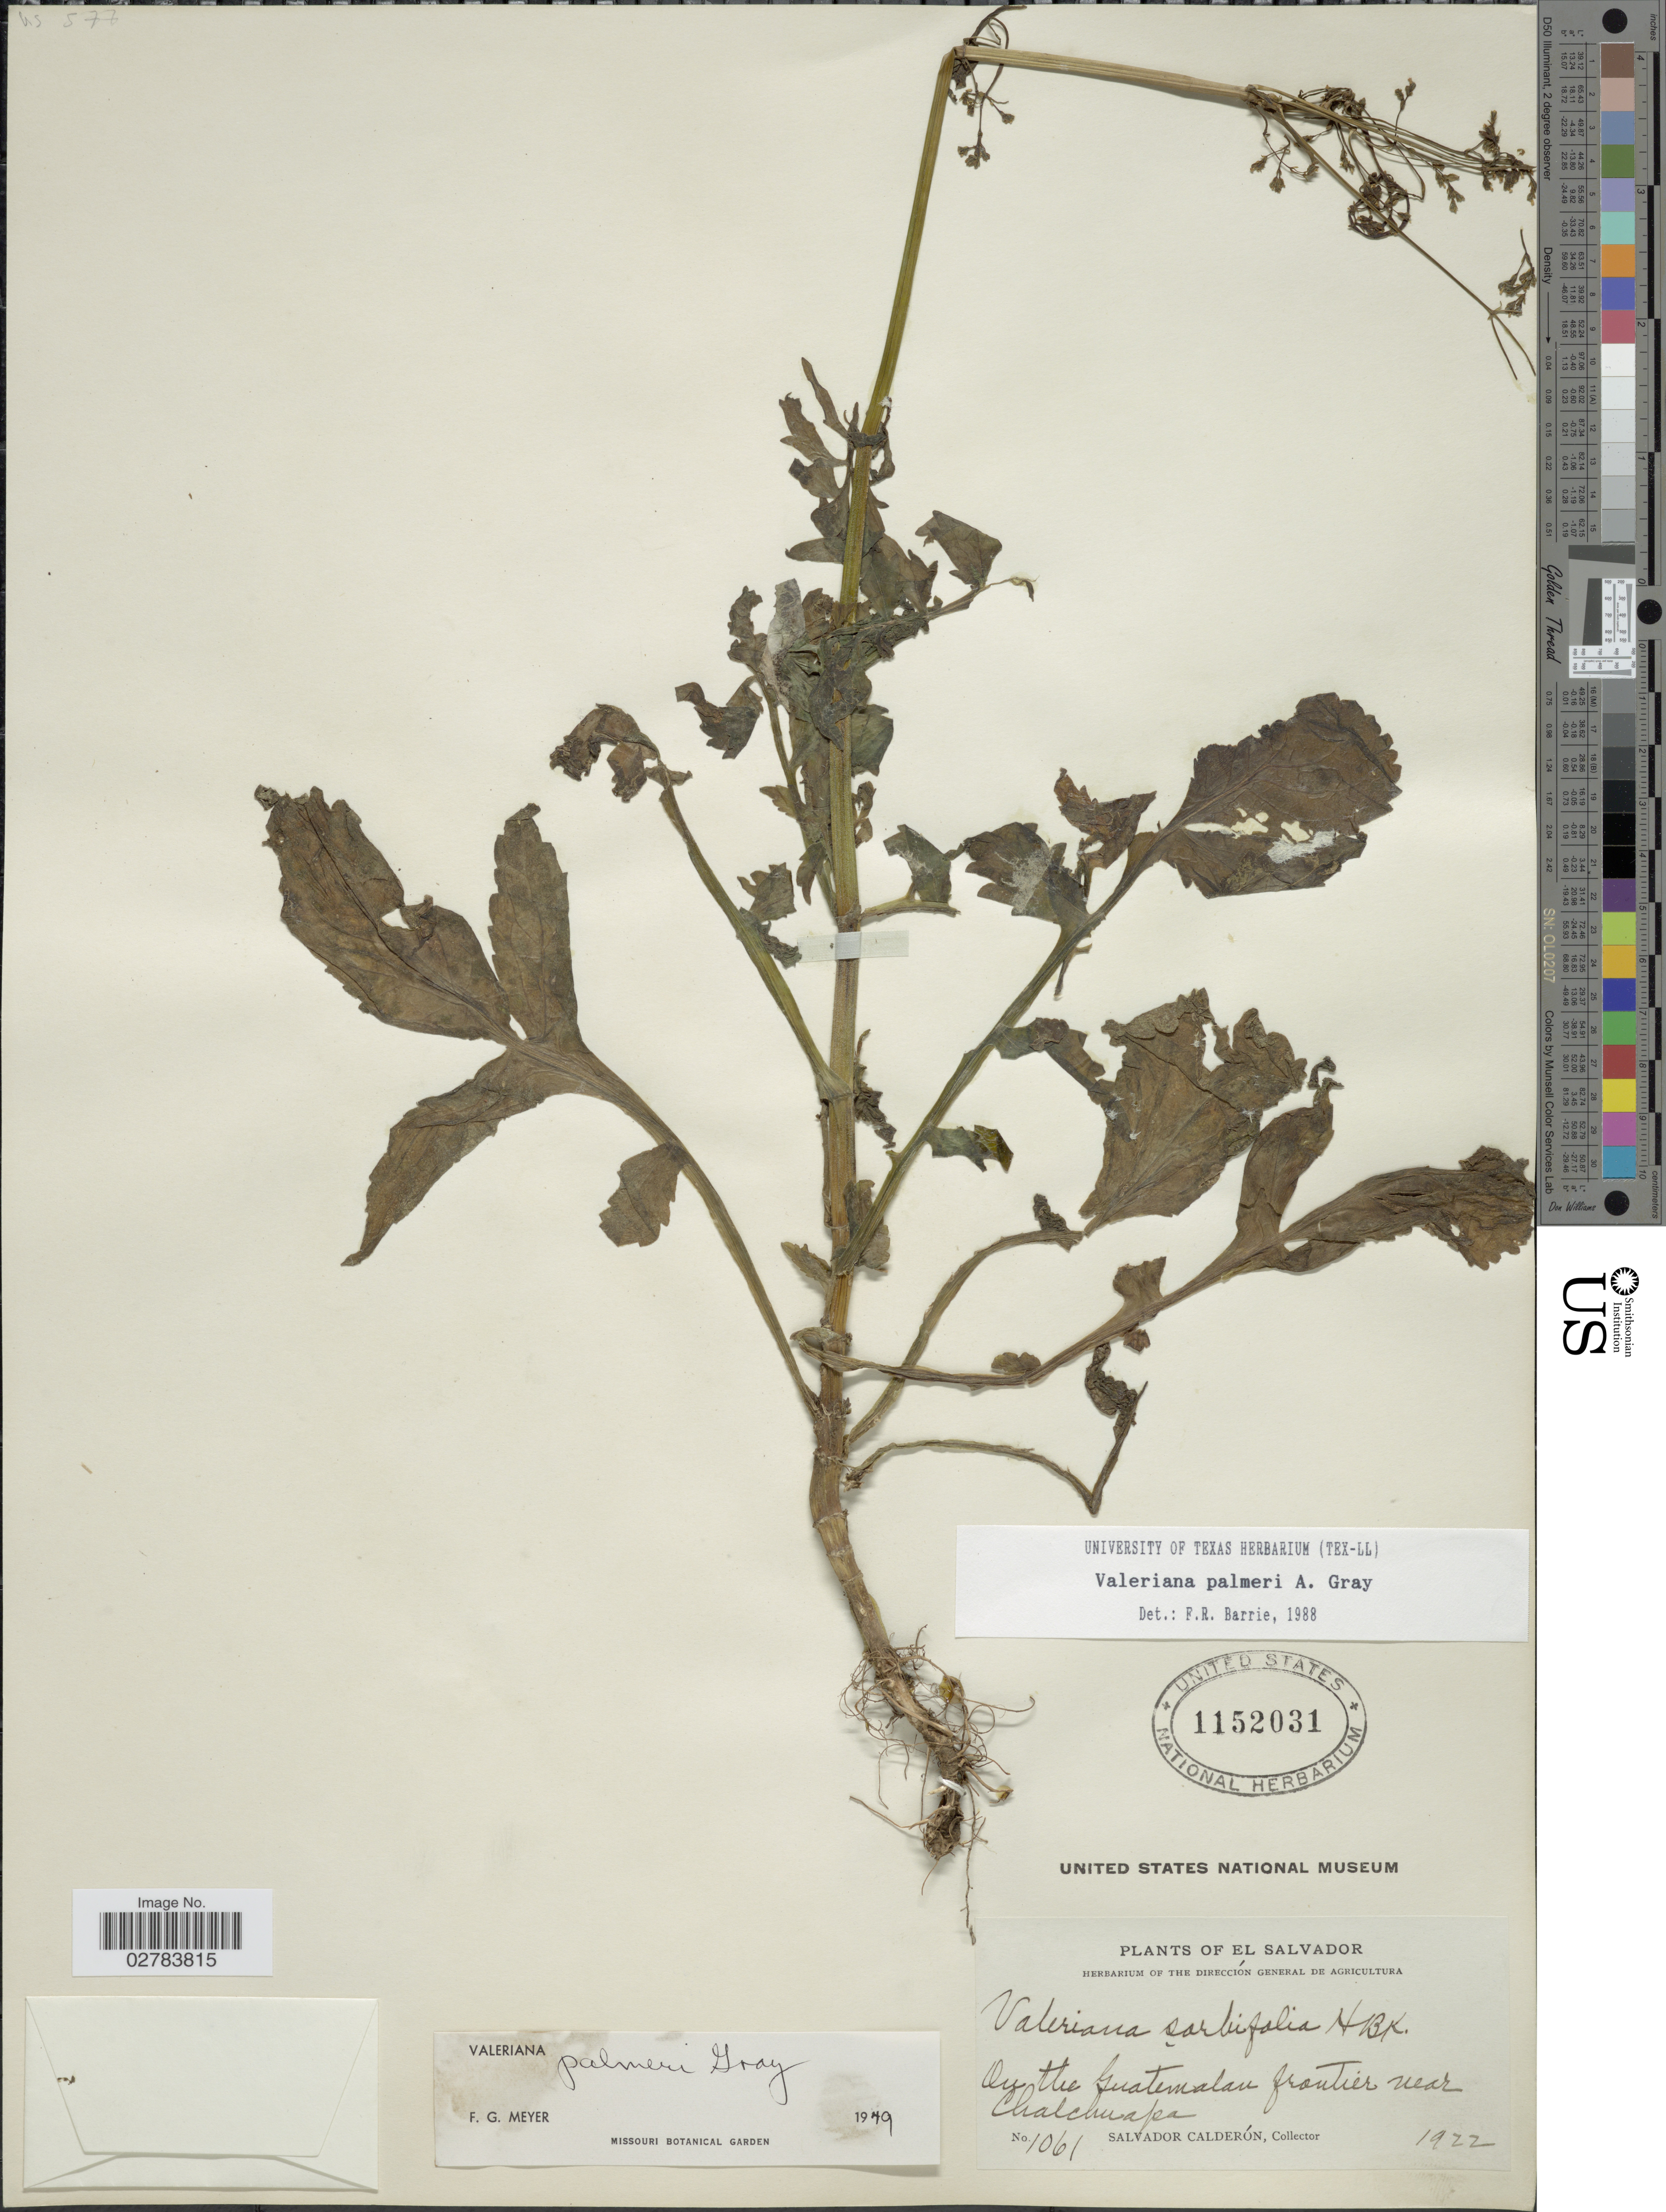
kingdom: Plantae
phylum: Tracheophyta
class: Magnoliopsida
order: Dipsacales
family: Caprifoliaceae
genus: Valeriana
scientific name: Valeriana palmeri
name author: A. Gray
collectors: S. Calderón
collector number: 1061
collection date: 1922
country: El Salvador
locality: On the Guatemalan frontier near Chalchuapa.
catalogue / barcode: US 1152031